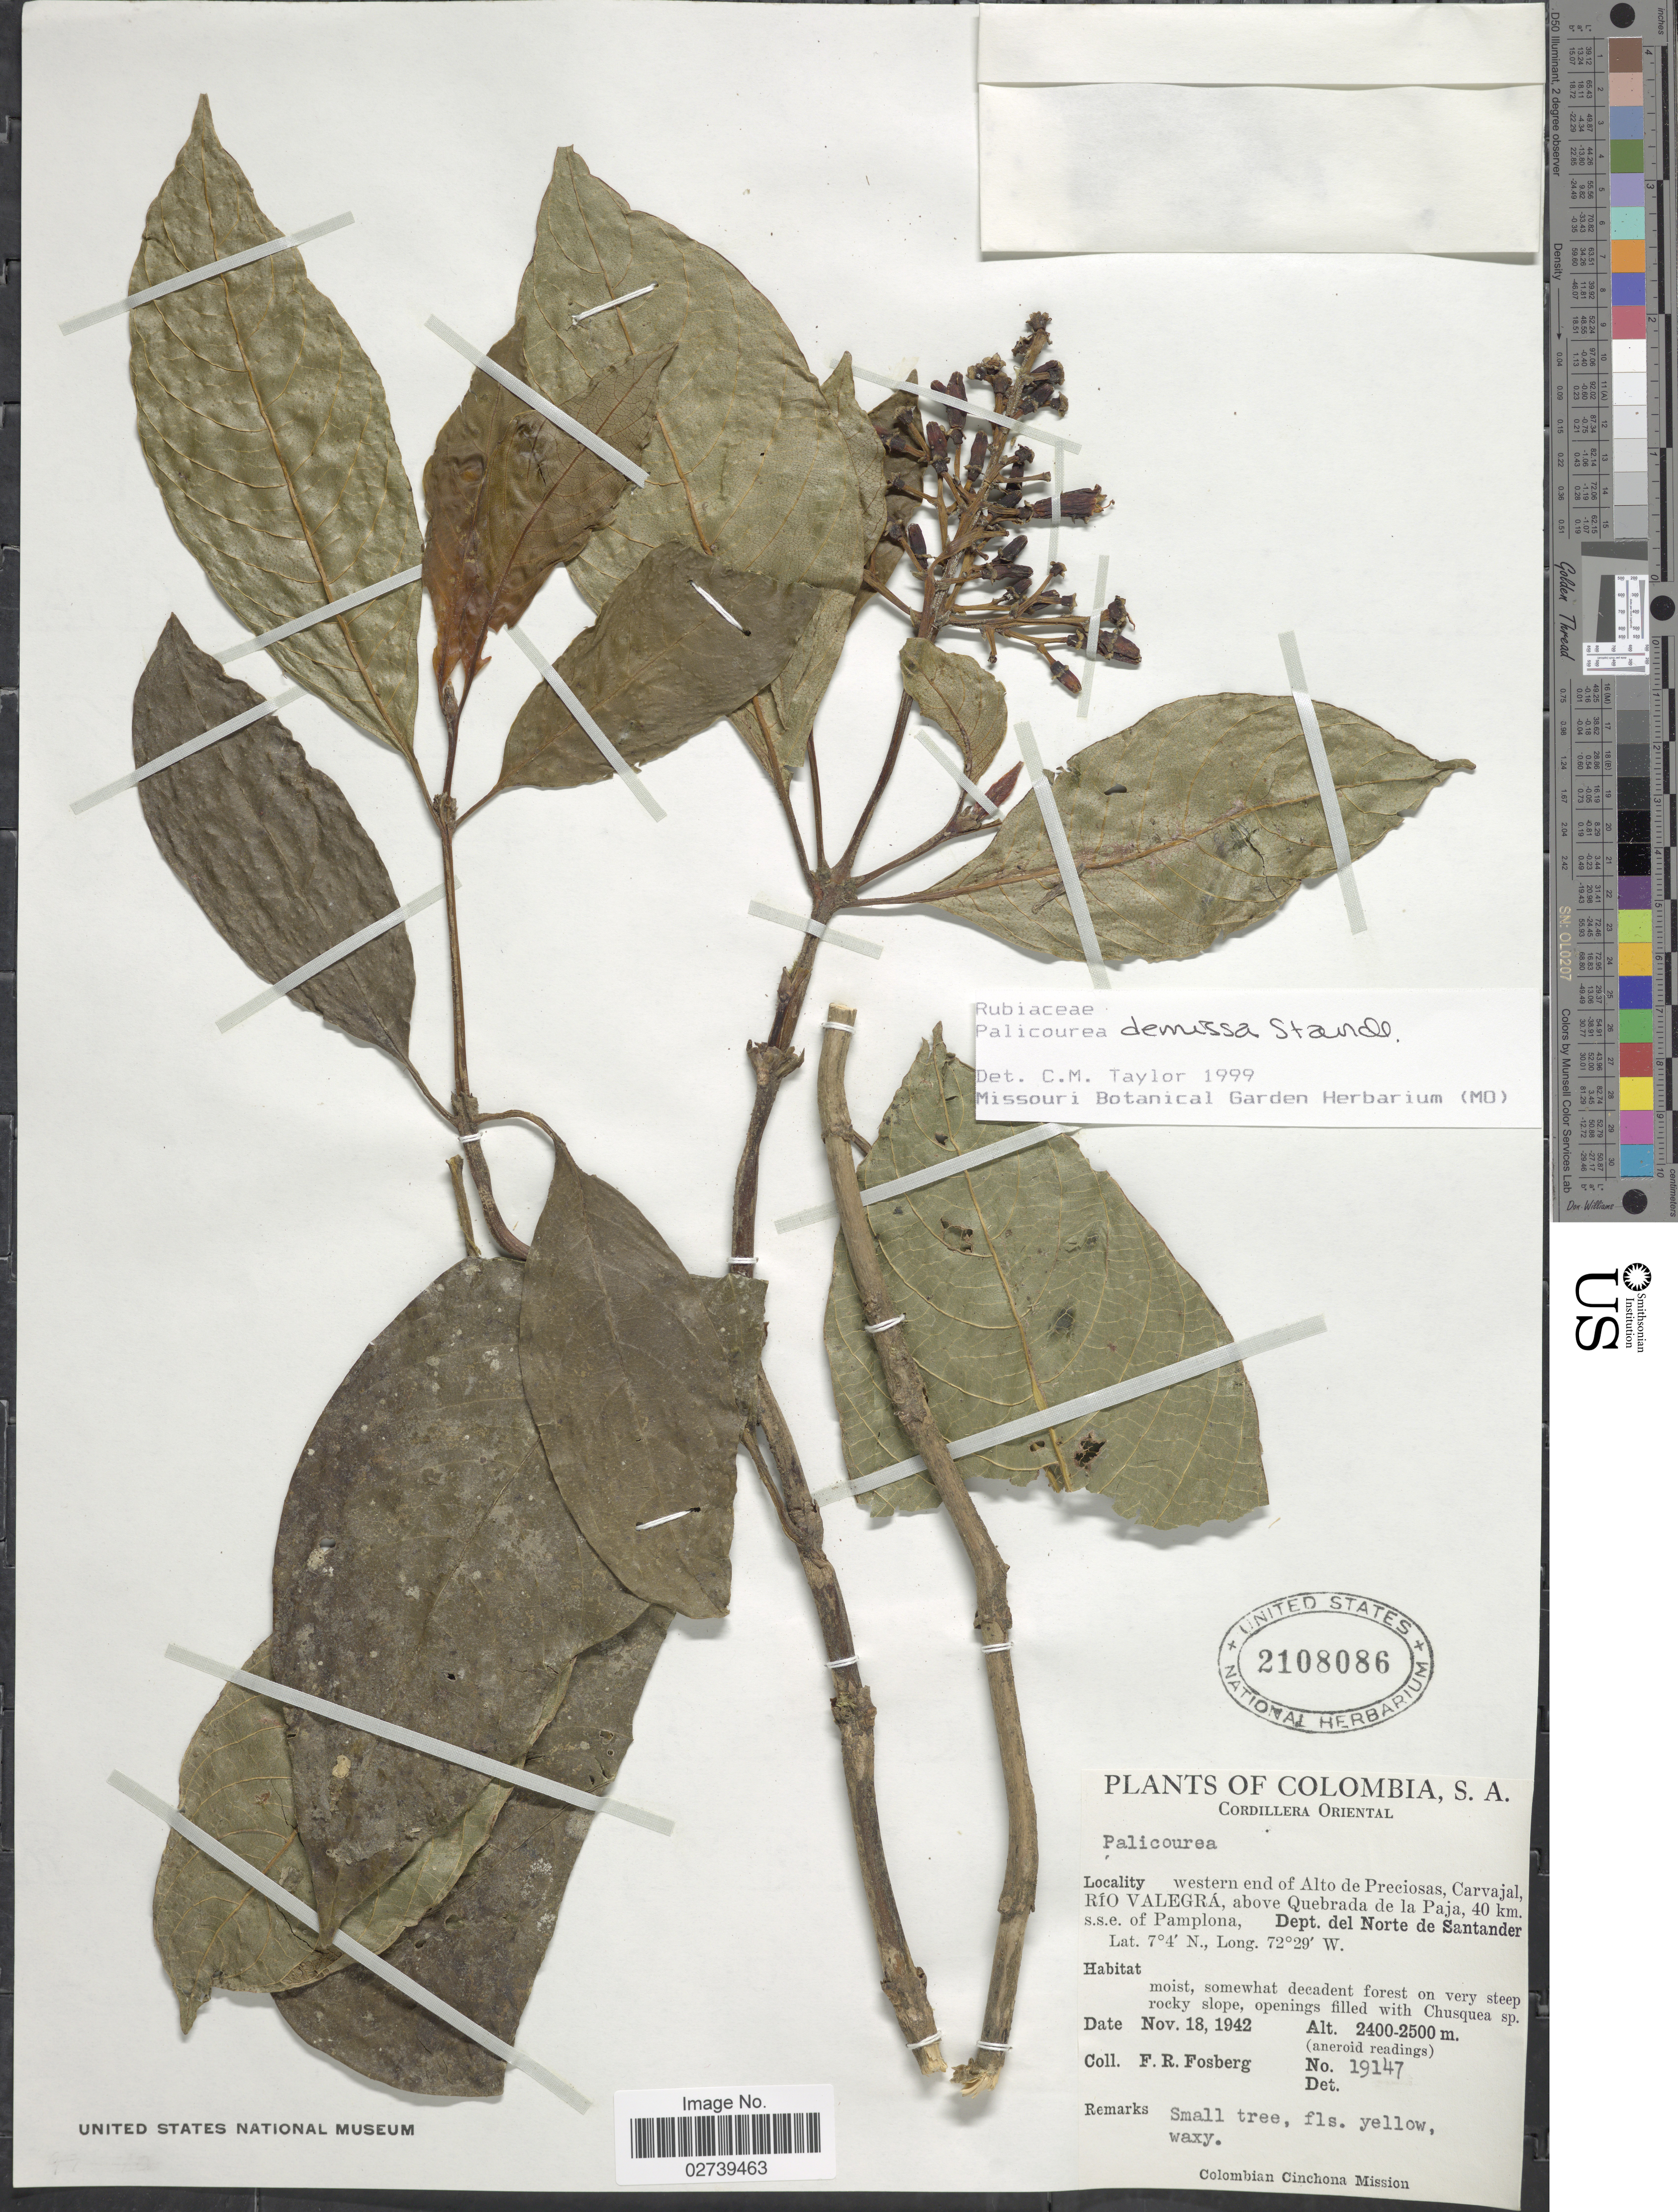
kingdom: Plantae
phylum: Tracheophyta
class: Magnoliopsida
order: Gentianales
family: Rubiaceae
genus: Palicourea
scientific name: Palicourea demissa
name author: Standl.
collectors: F. R. Fosberg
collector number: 19147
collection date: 1942-11-18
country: Colombia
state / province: Norte de Santander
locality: Cordillera Oriental, western end of Alto de preciosas, Carvajal, Rio Valegra, above Quebrada de la Paja, 40 km. s.s.e. of Pamplona, on very steep rocky slope.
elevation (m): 2400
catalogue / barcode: US 2108086